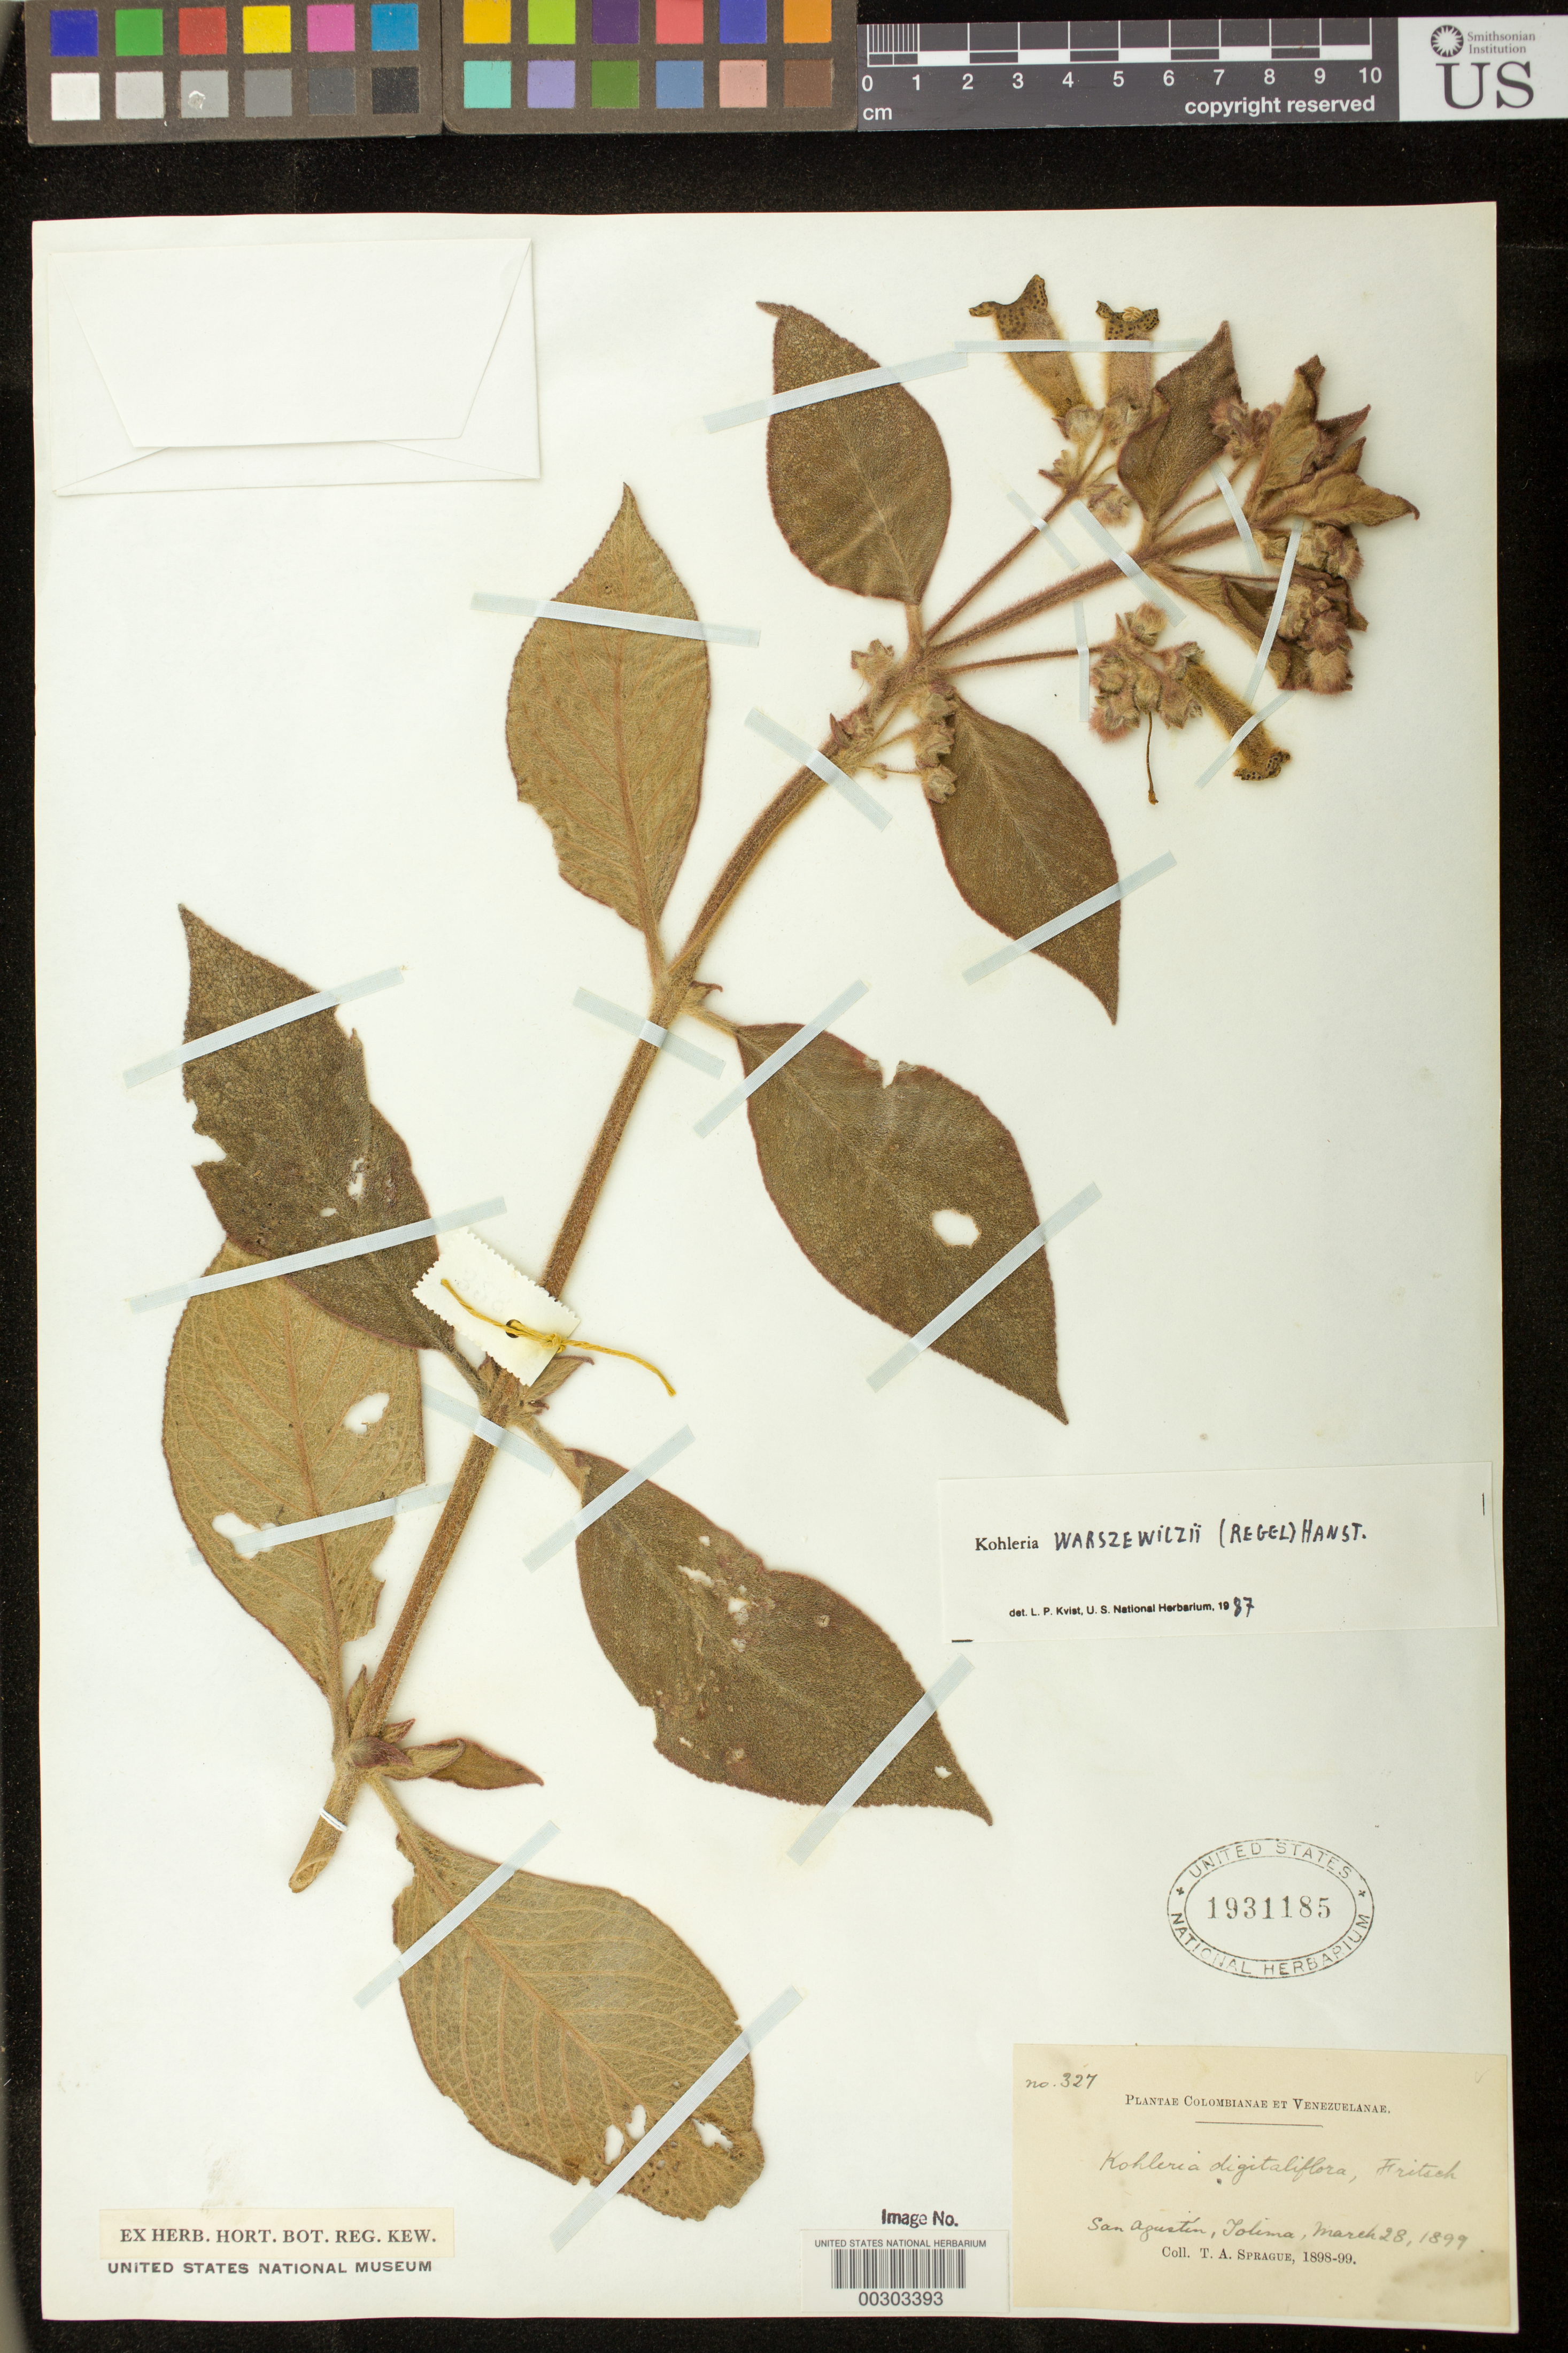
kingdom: Plantae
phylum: Tracheophyta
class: Magnoliopsida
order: Lamiales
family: Gesneriaceae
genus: Kohleria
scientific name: Kohleria warszewiczii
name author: (Regel) Hanst.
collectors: T. A. Sprague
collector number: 327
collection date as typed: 28 Mar 1899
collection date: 1899-03-28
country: Colombia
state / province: Tolima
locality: San Agustin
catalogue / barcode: US 1931185